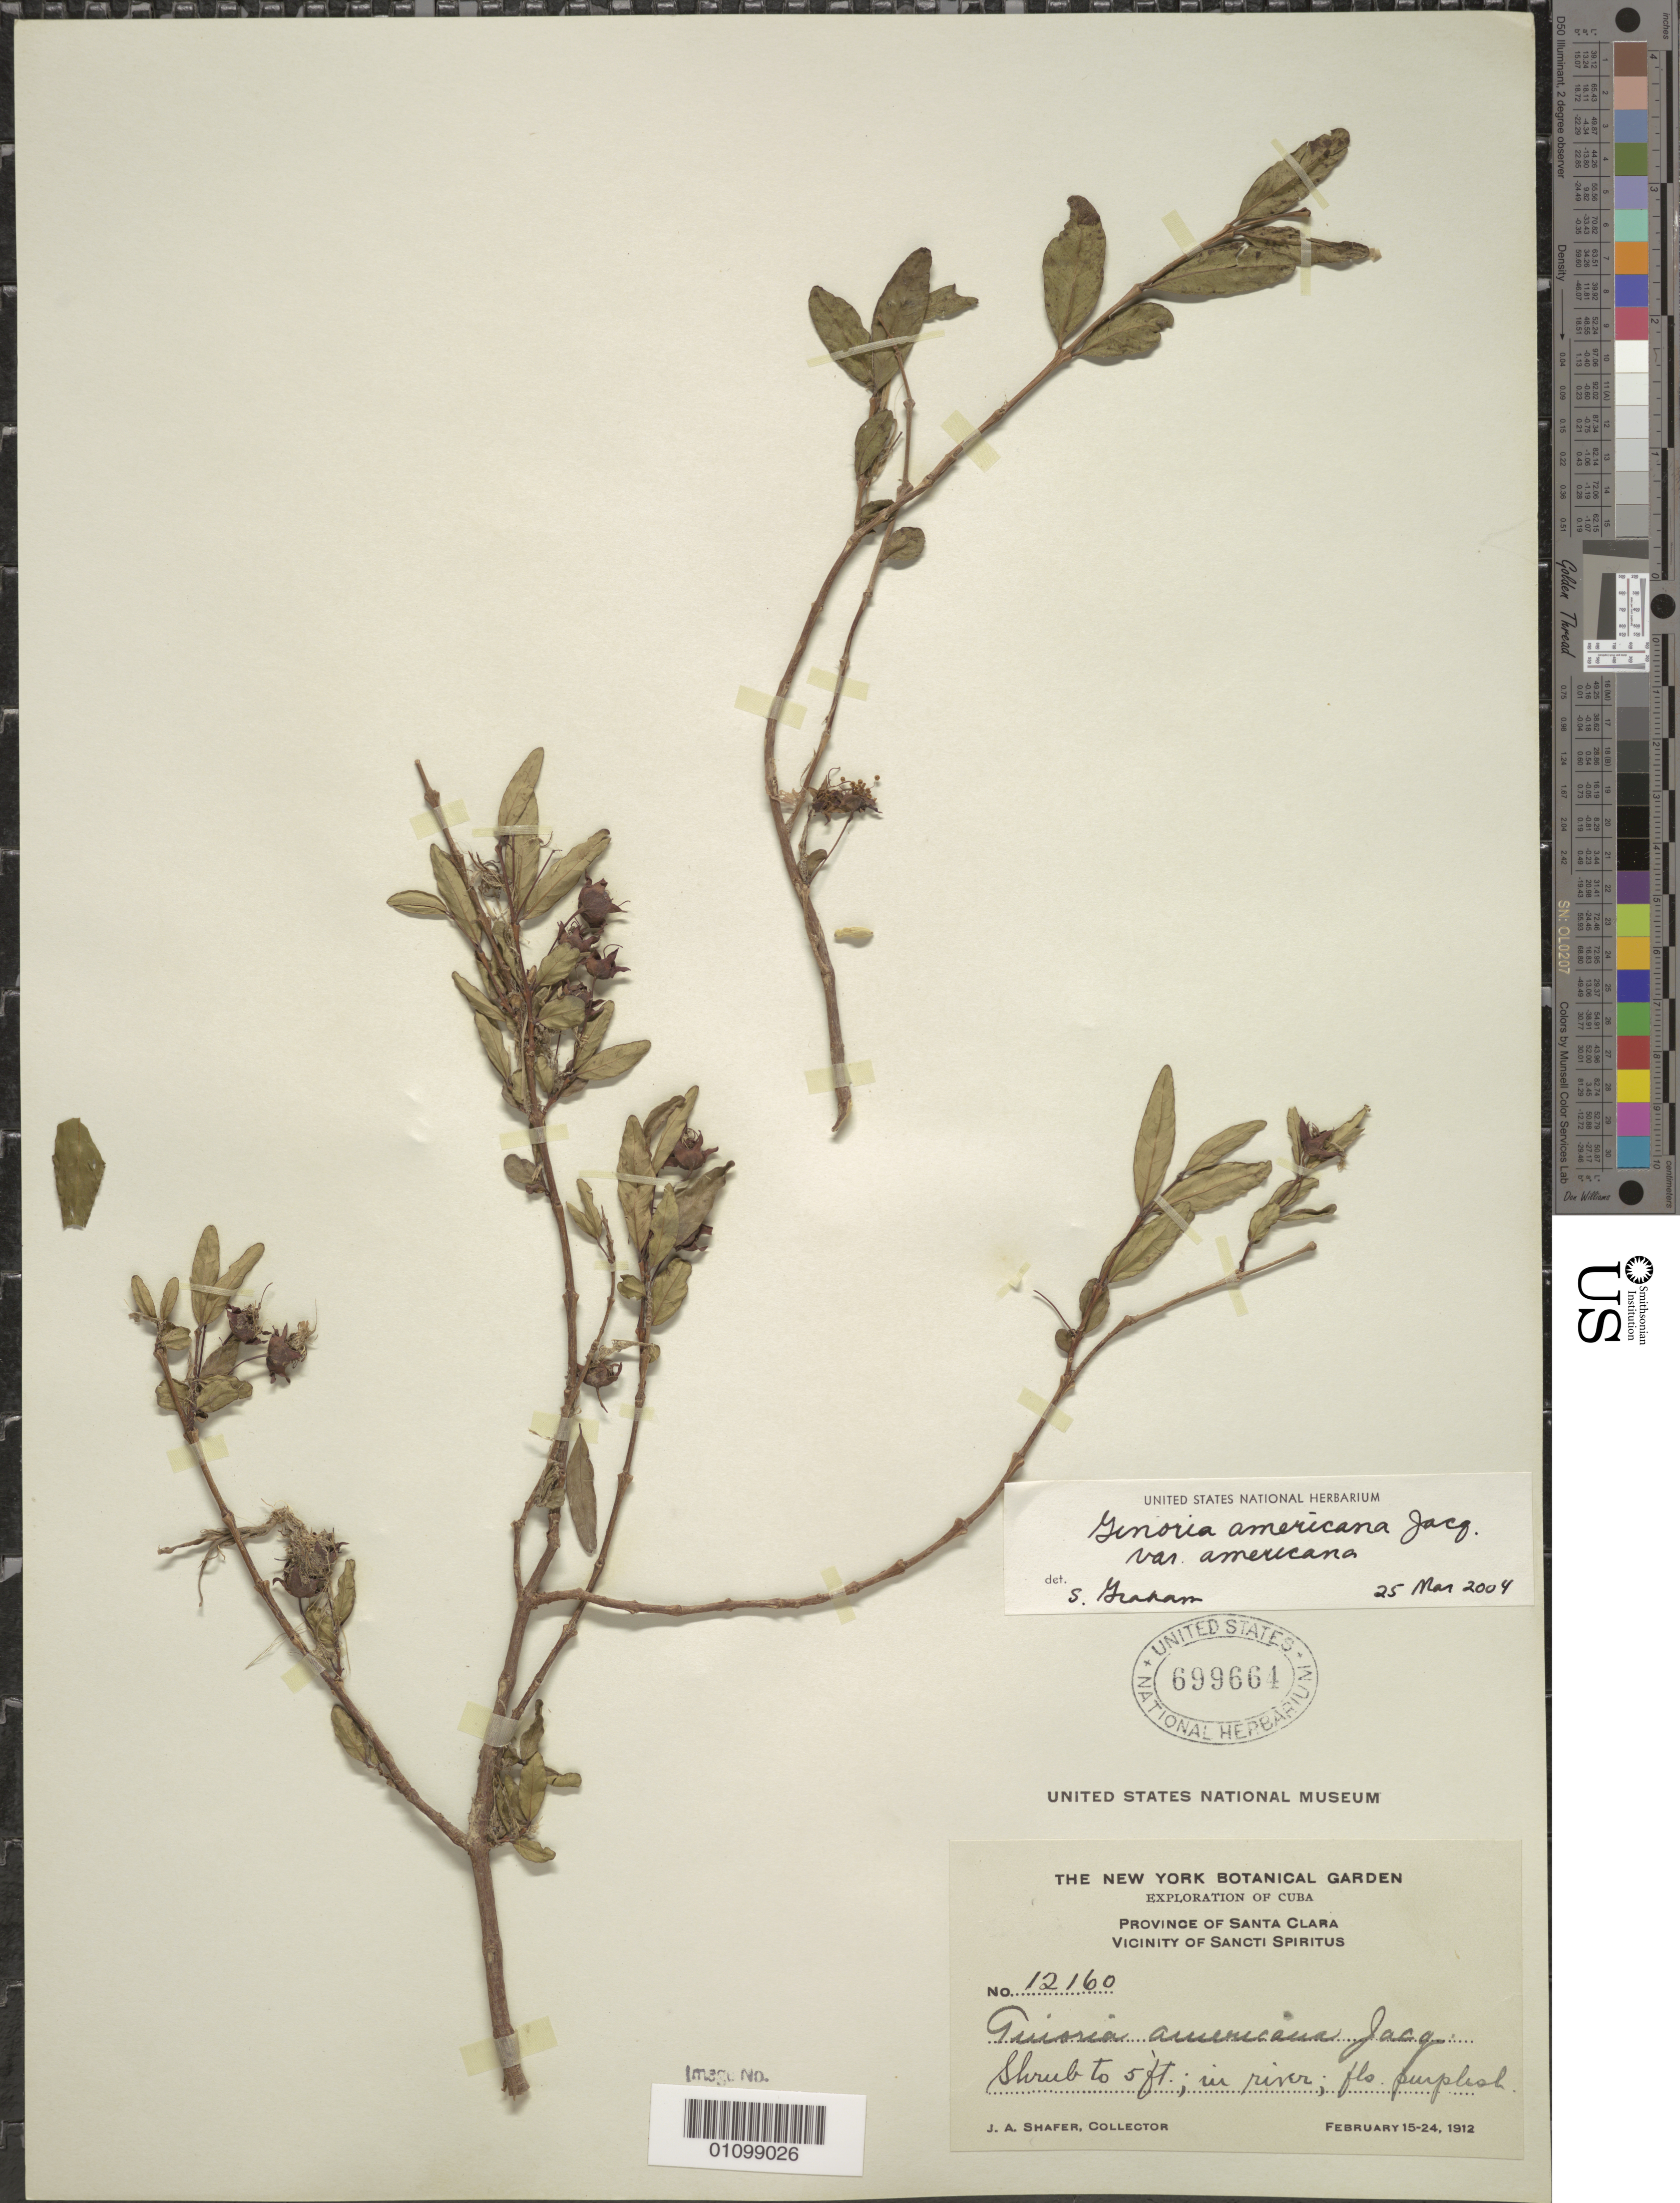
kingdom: Plantae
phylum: Tracheophyta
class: Magnoliopsida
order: Myrtales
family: Lythraceae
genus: Ginoria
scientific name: Ginoria americana var. americana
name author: Jacq.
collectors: J. A. Shafer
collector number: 12160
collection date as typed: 15 Feb 1912 to 24 Feb 1912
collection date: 1912-02-15/1912-02-24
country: Cuba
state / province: Villa Clara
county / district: Santa Clara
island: Cuba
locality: Vicinity of Sancti Spiritus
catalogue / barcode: US 699664